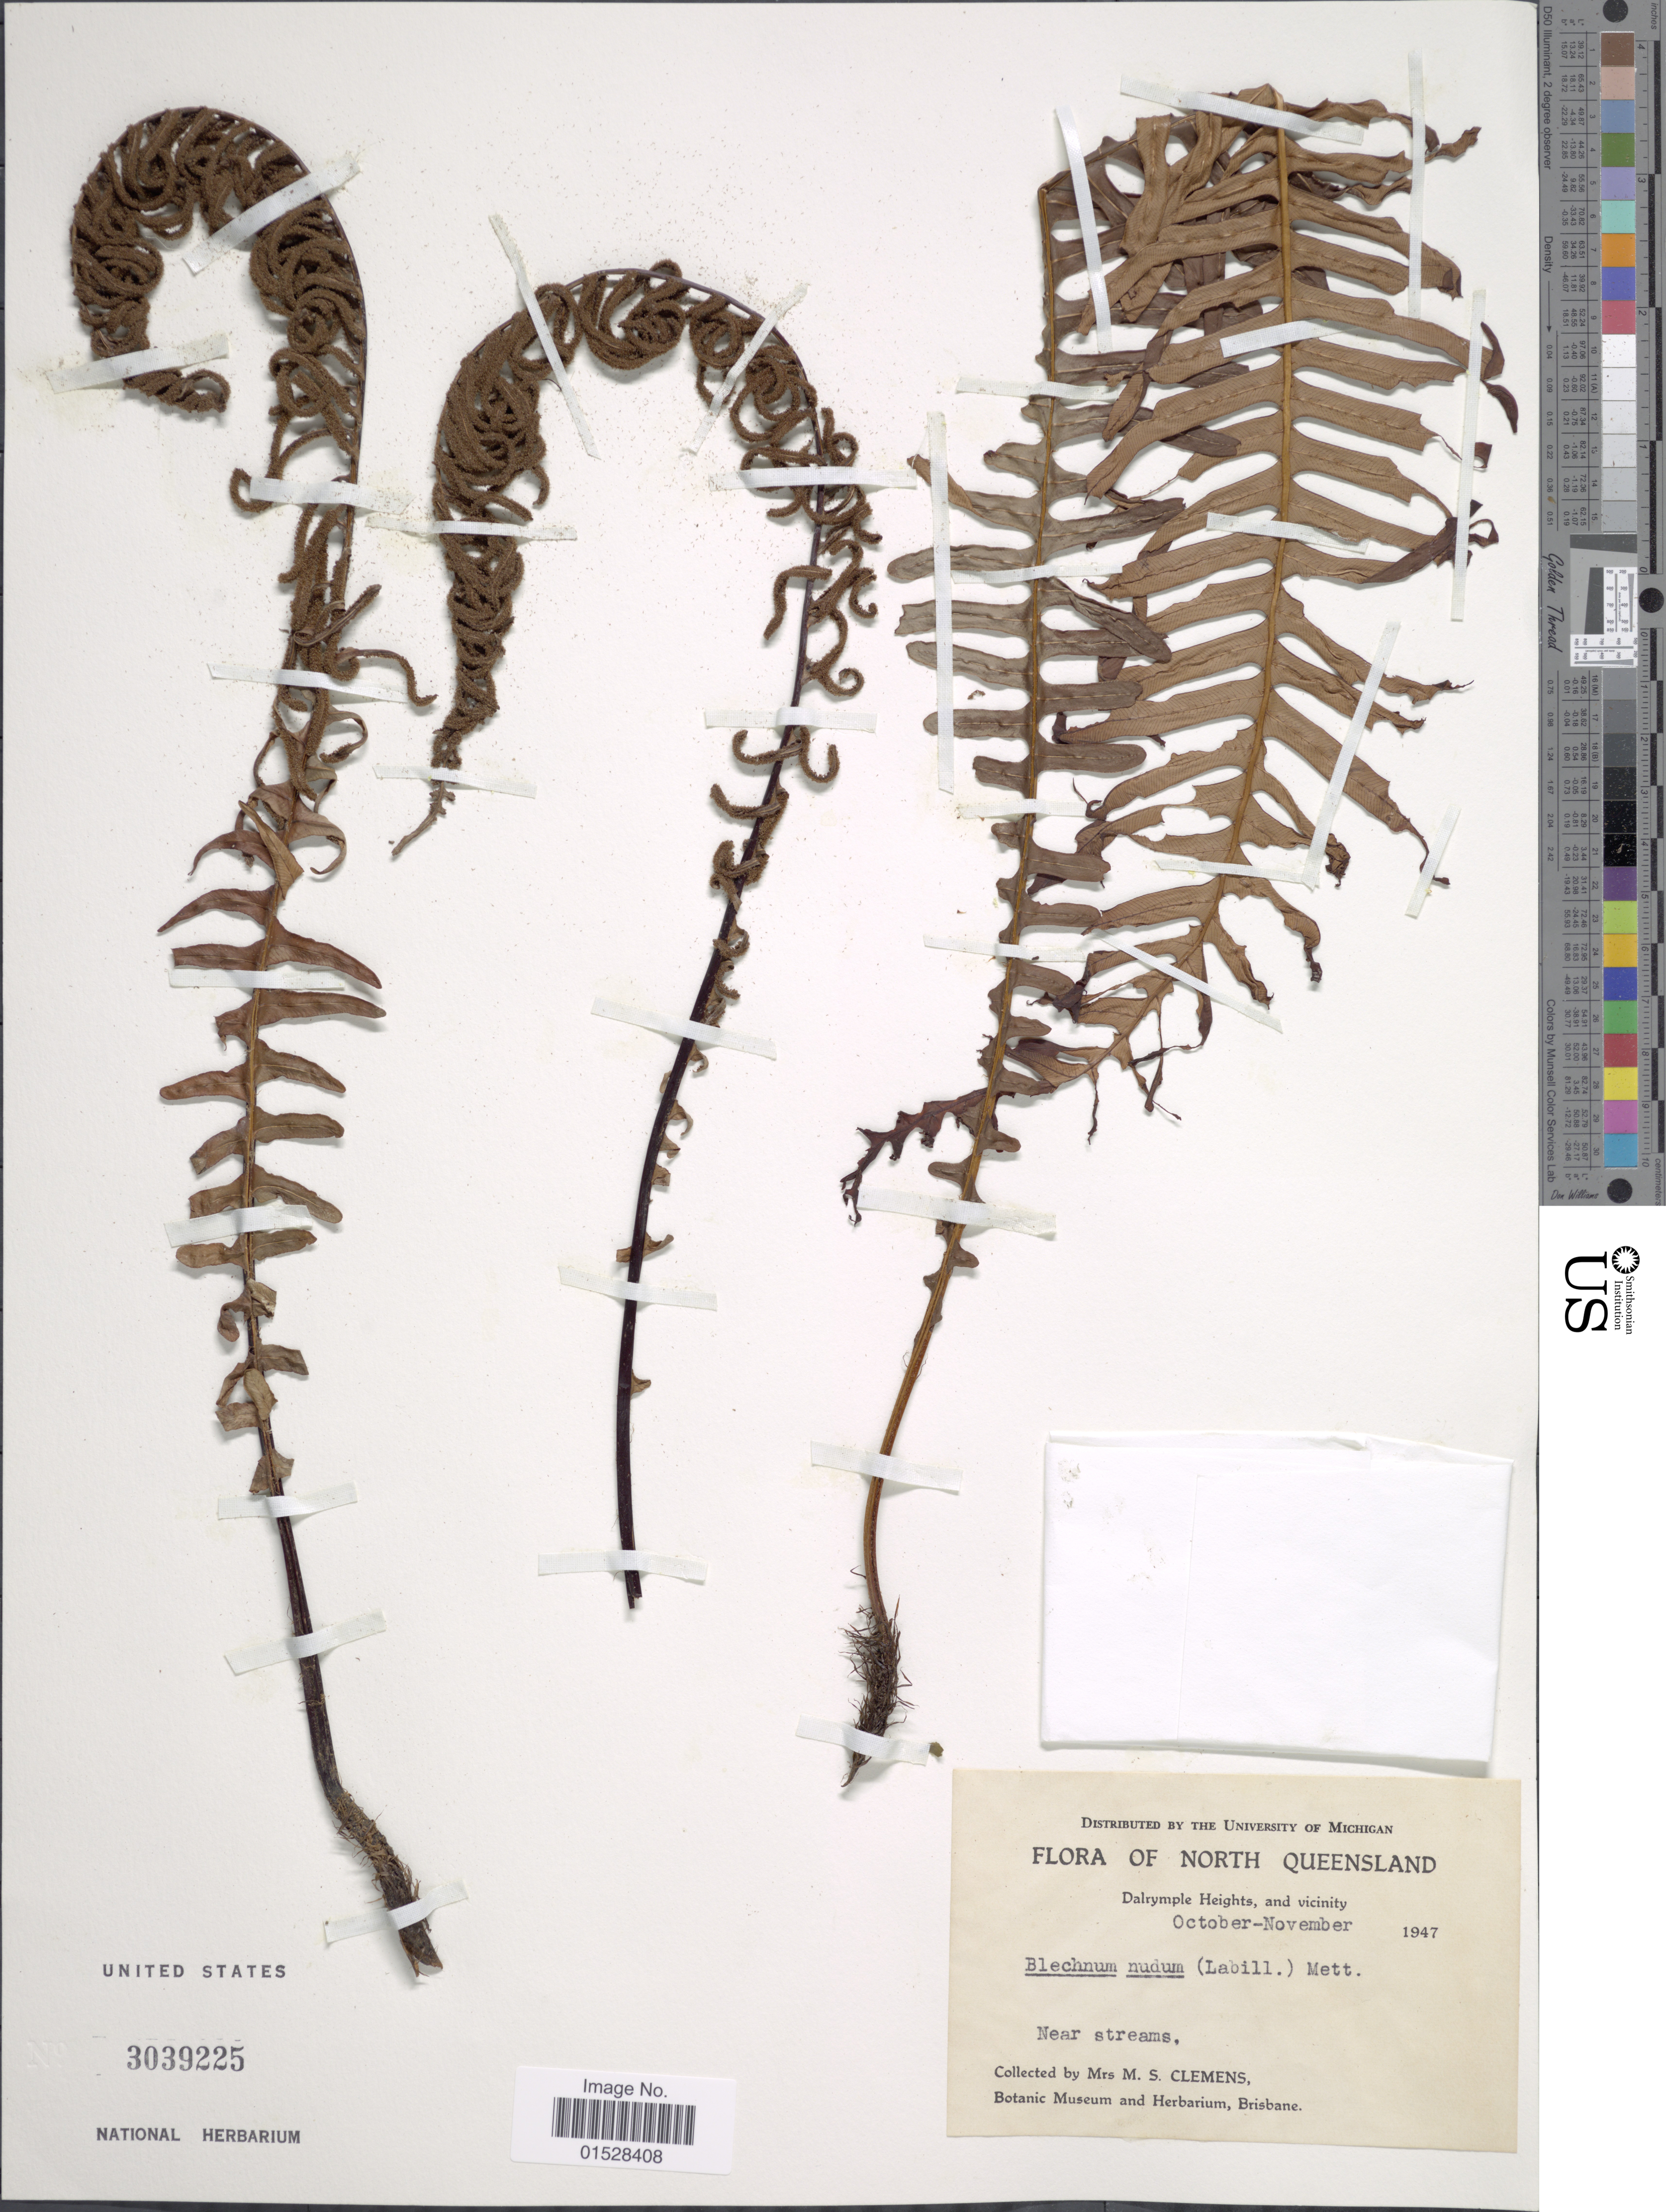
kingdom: Plantae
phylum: Tracheophyta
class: Polypodiopsida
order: Polypodiales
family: Blechnaceae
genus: Blechnum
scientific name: Blechnum nudum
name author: (Labill.) Mett. ex Luerss.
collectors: M. S. Clemens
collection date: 1947-10/1947-11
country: Australia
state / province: Queensland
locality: North Queensland, Dalrymple Heights, and vicinity, near streams.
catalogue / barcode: US 3039225